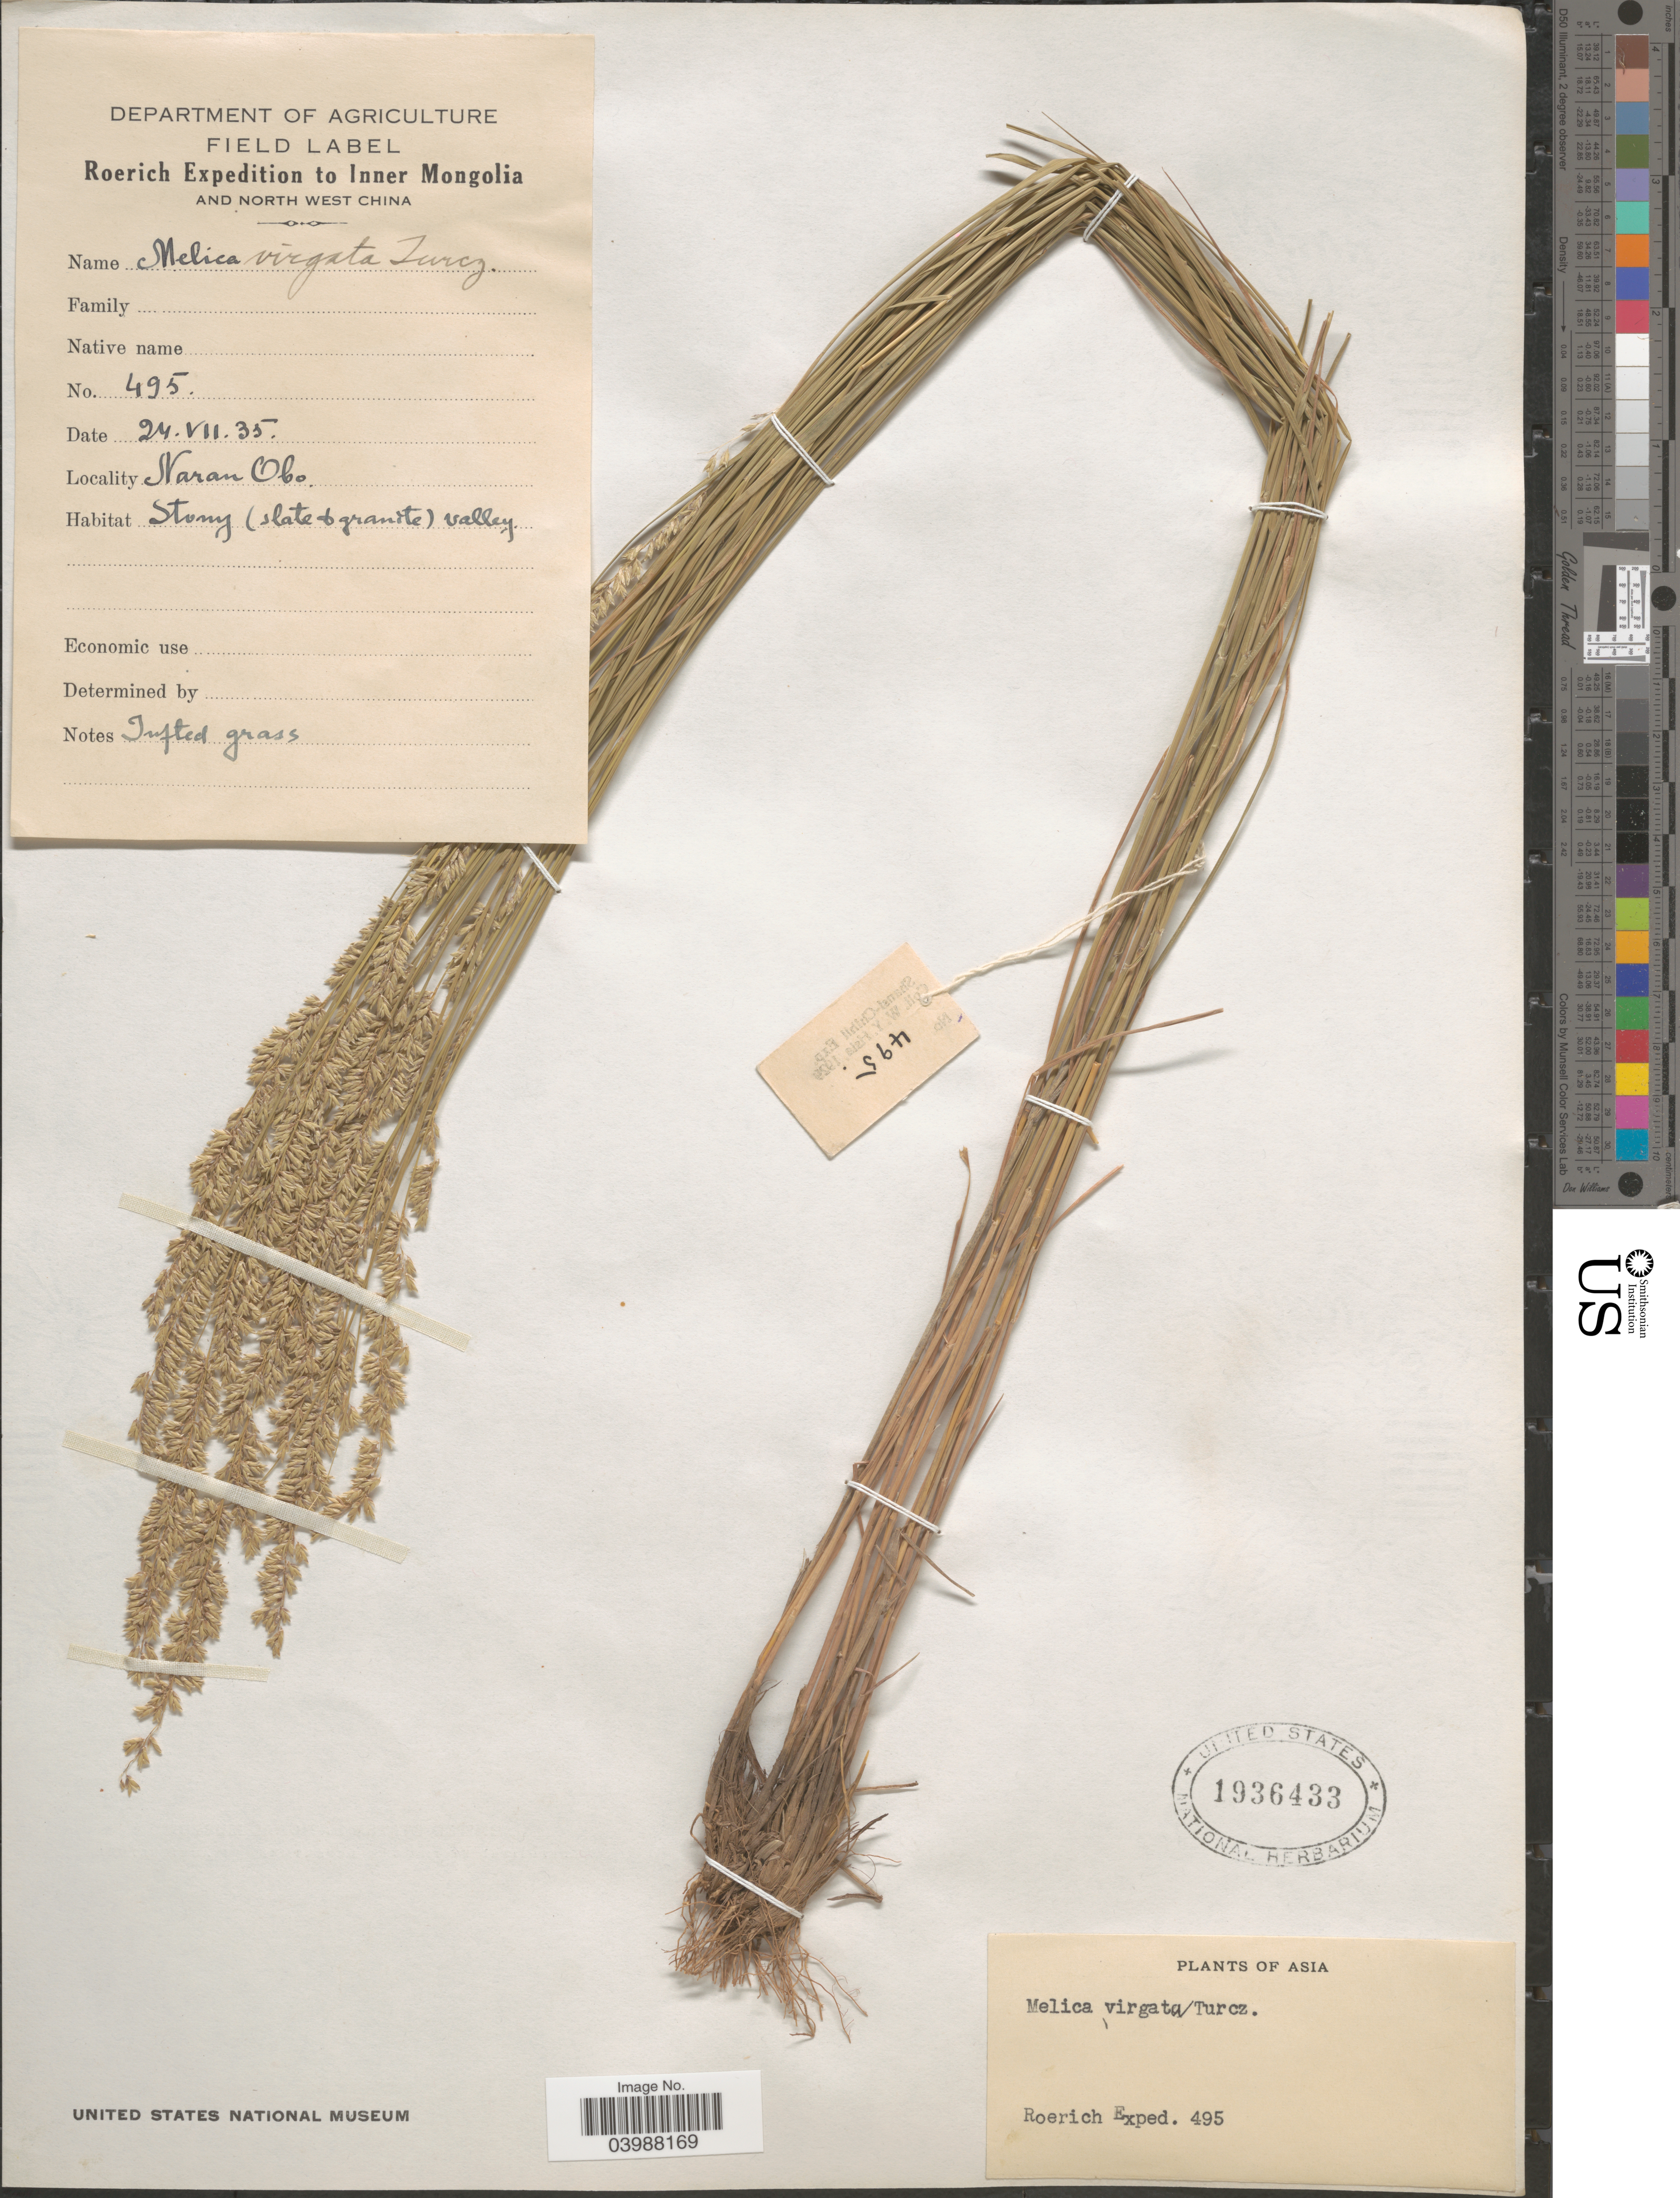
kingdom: Plantae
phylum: Tracheophyta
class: Liliopsida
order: Poales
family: Poaceae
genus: Melica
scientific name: Melica virgata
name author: Turcz. ex Trin.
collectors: Roerich Expedition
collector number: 495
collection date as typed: Transcribed d/m/y: 24/7/35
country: China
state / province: Nei Monggol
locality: Inner Mongolia and North West China. Naran Obo.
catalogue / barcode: US 1936433